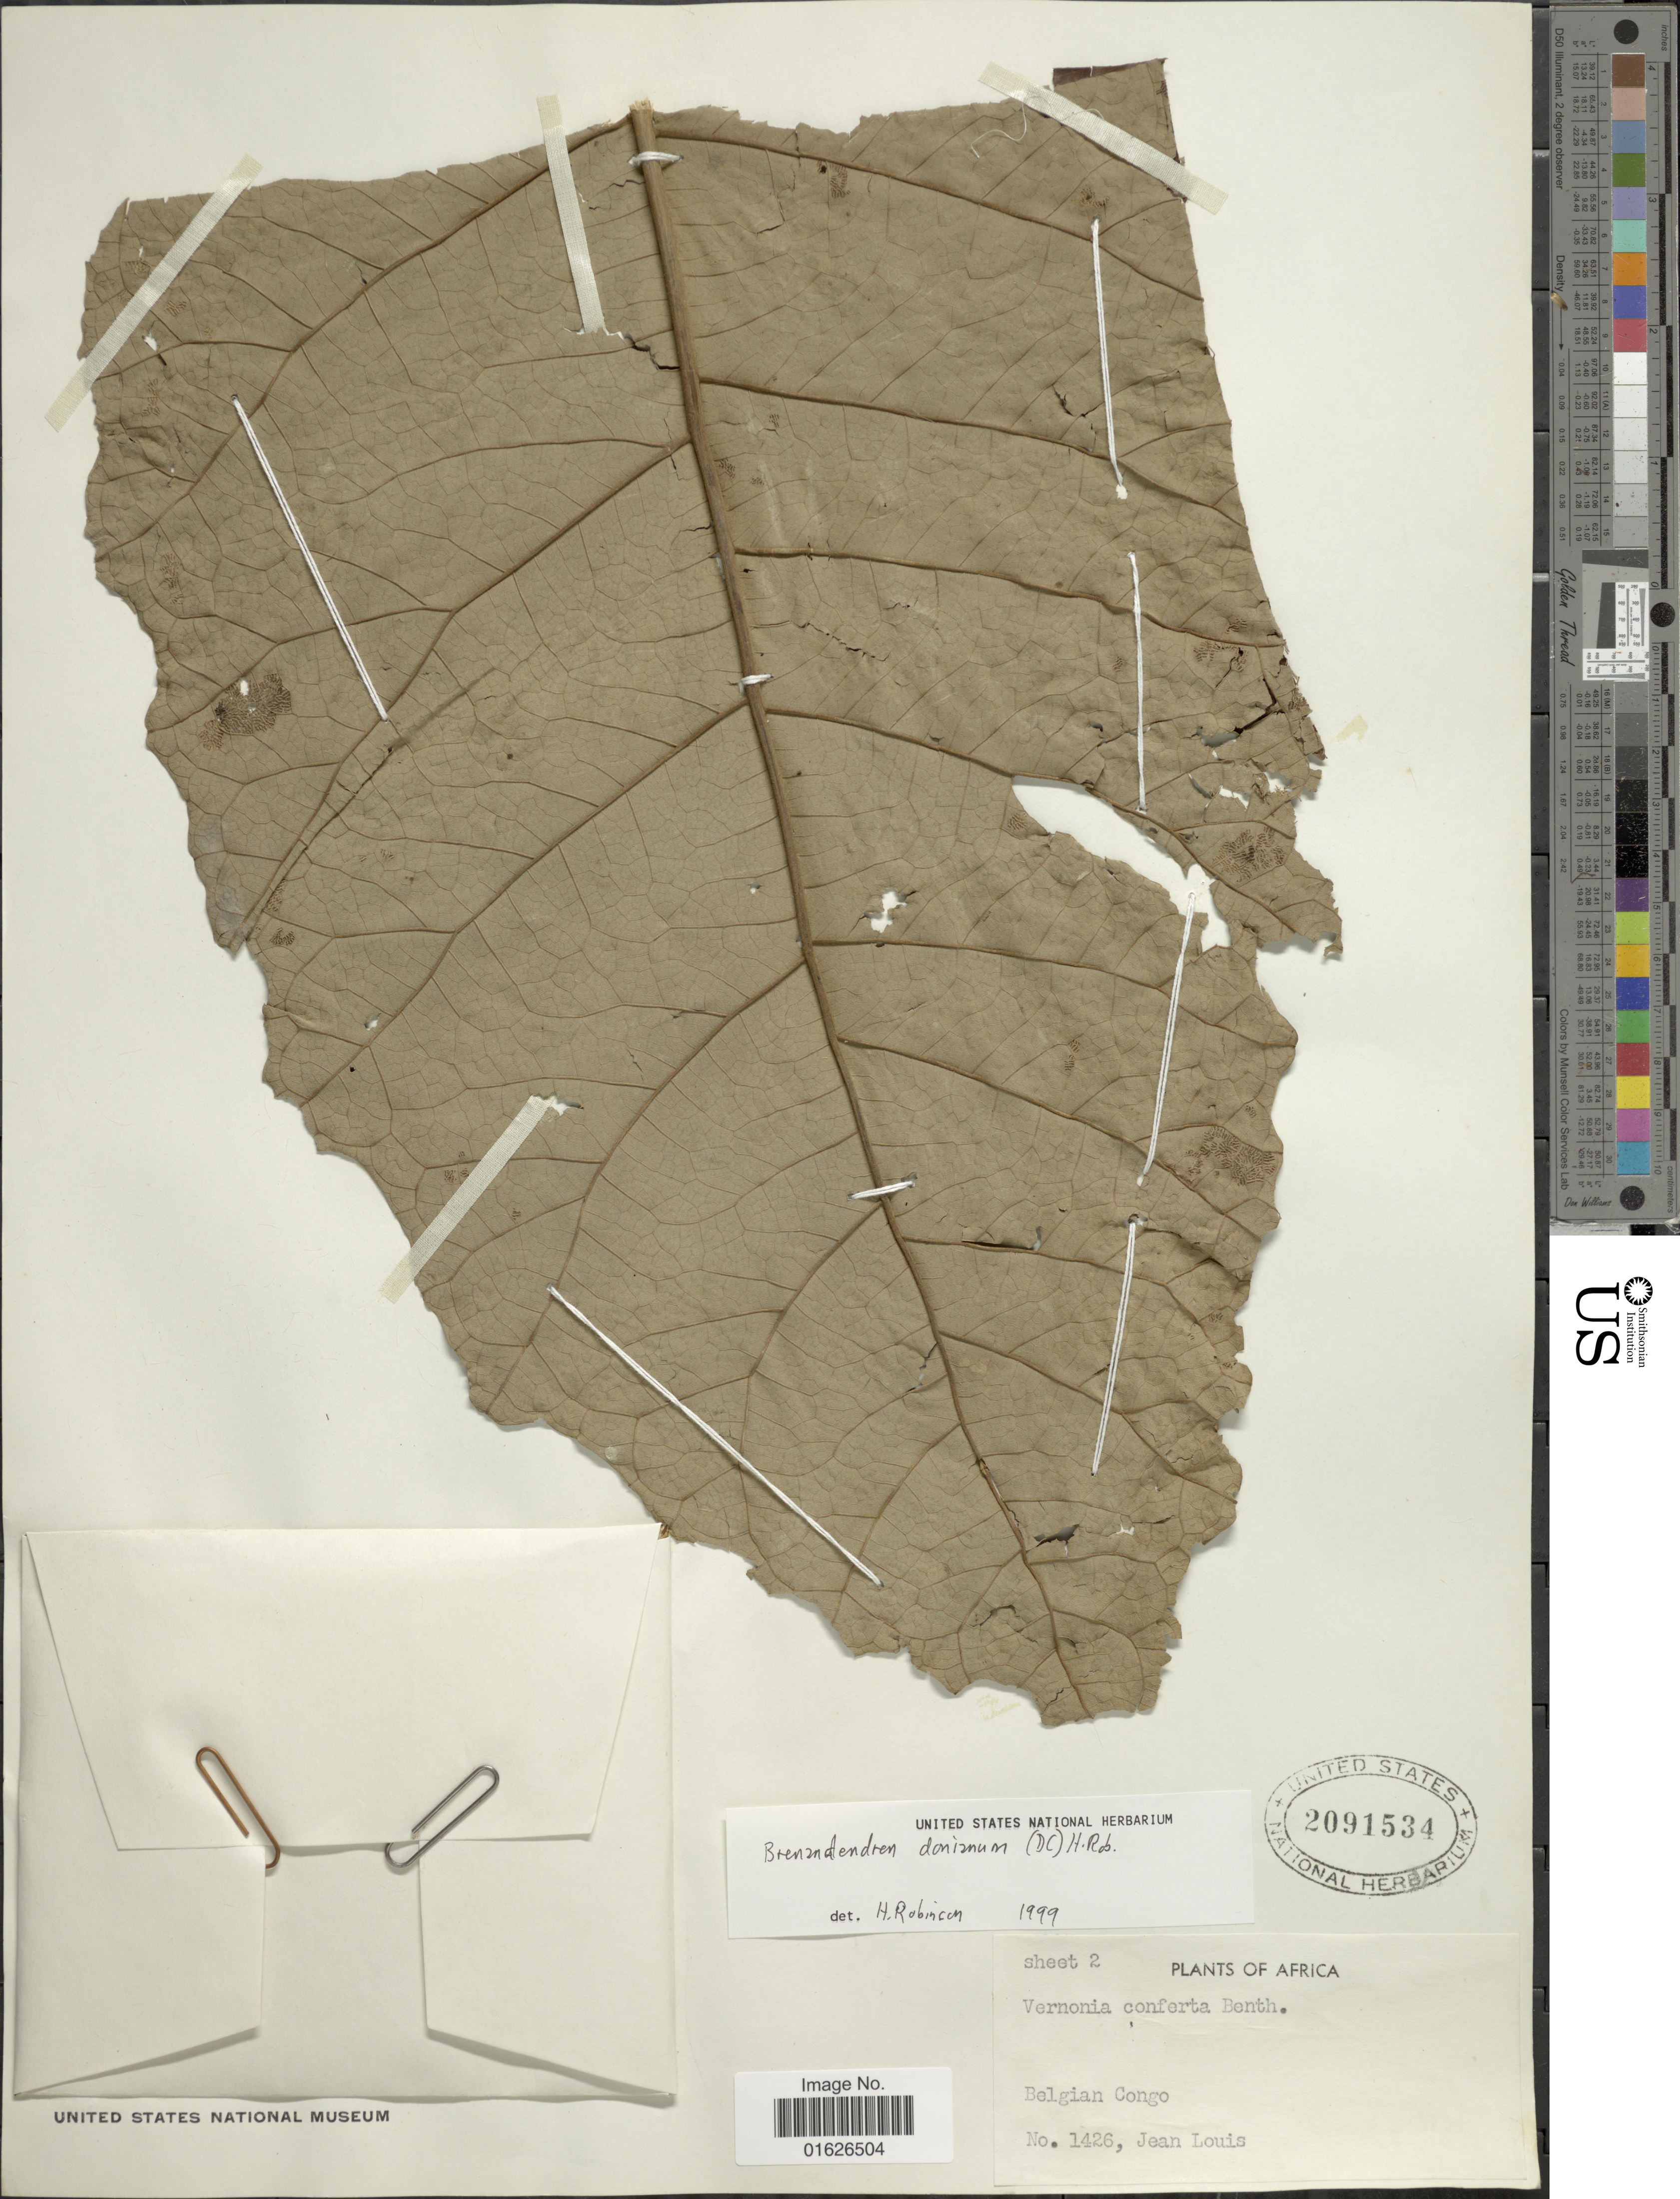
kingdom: Plantae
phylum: Tracheophyta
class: Magnoliopsida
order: Asterales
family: Asteraceae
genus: Brenandendron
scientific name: Brenandendron donianum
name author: (DC.) H. Rob.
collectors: J. Louis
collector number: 1426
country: Congo, Democratic Republic of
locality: Belgian Congo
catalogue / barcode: US 2091534